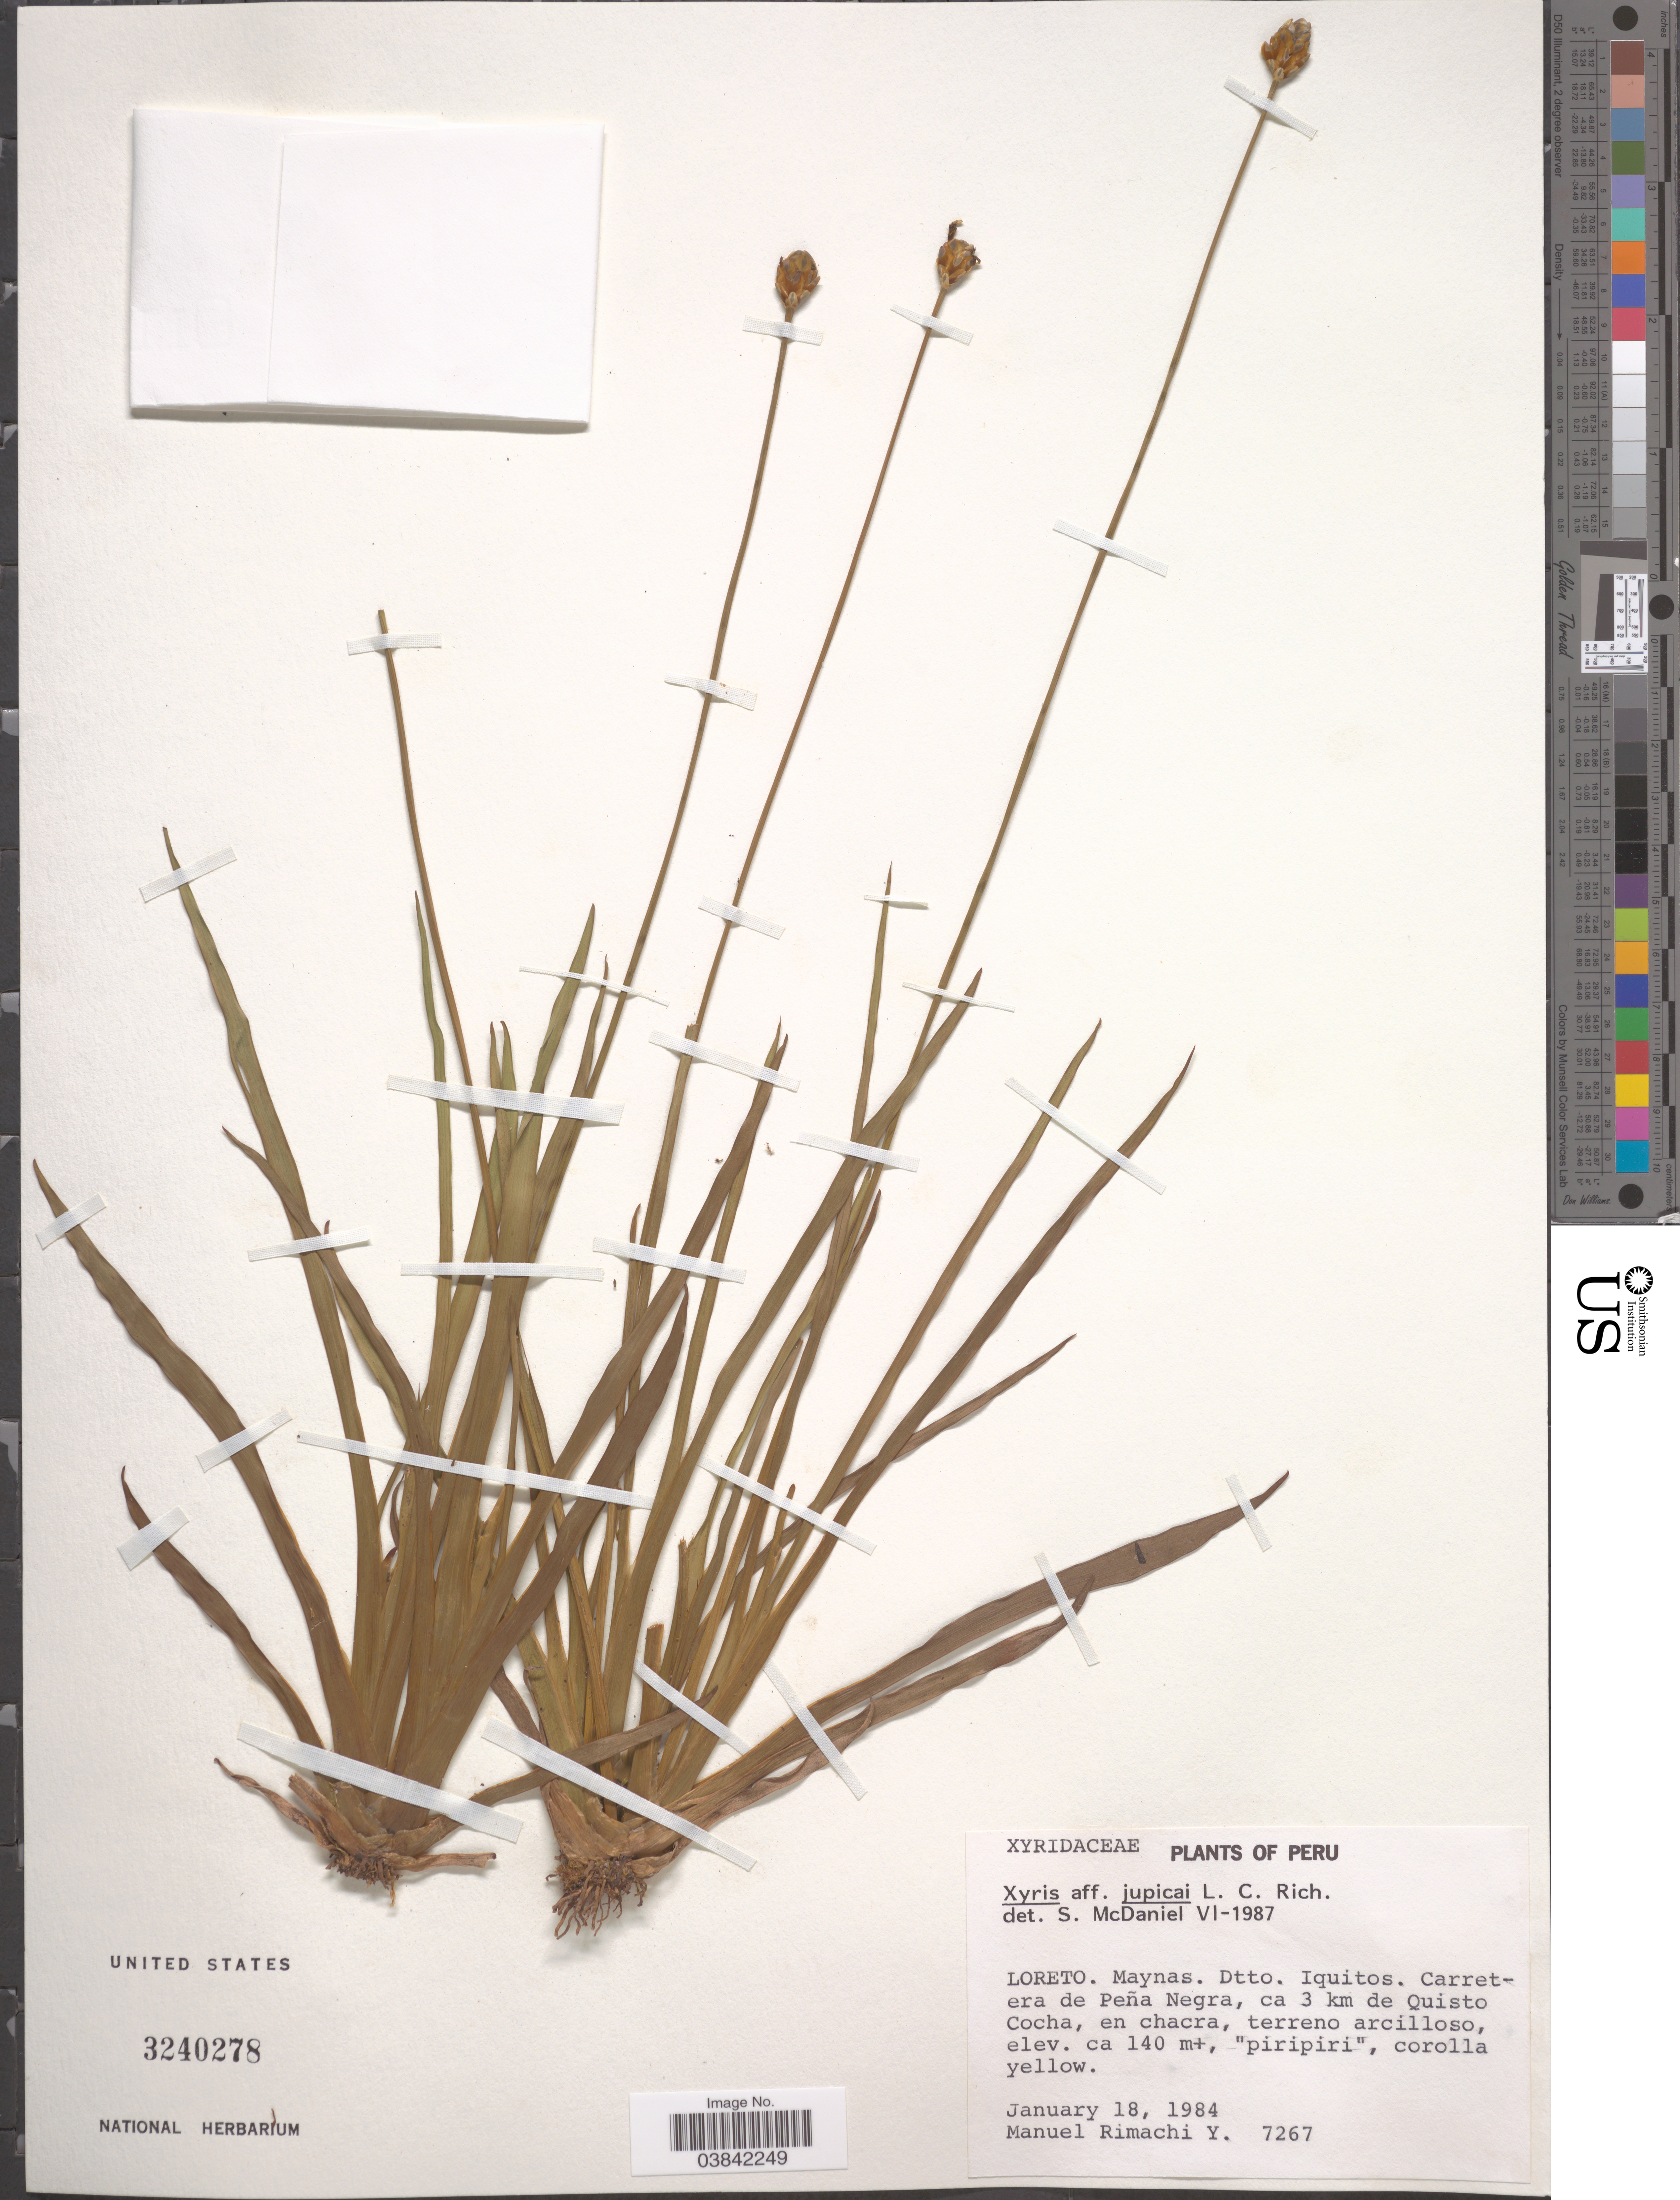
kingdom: Plantae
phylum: Tracheophyta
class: Liliopsida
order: Poales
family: Xyridaceae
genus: Xyris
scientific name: Xyris jupicai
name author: Rich.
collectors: M. Rimachi Y.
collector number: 7267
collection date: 1984-01-18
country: Peru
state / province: Loreto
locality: Maynas. Dtto. Iquitos. Carretera de Peña Negra, ca 3 km de Quisto Cocha, en chacra, terreno arcilloso.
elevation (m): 140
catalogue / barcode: US 3240278